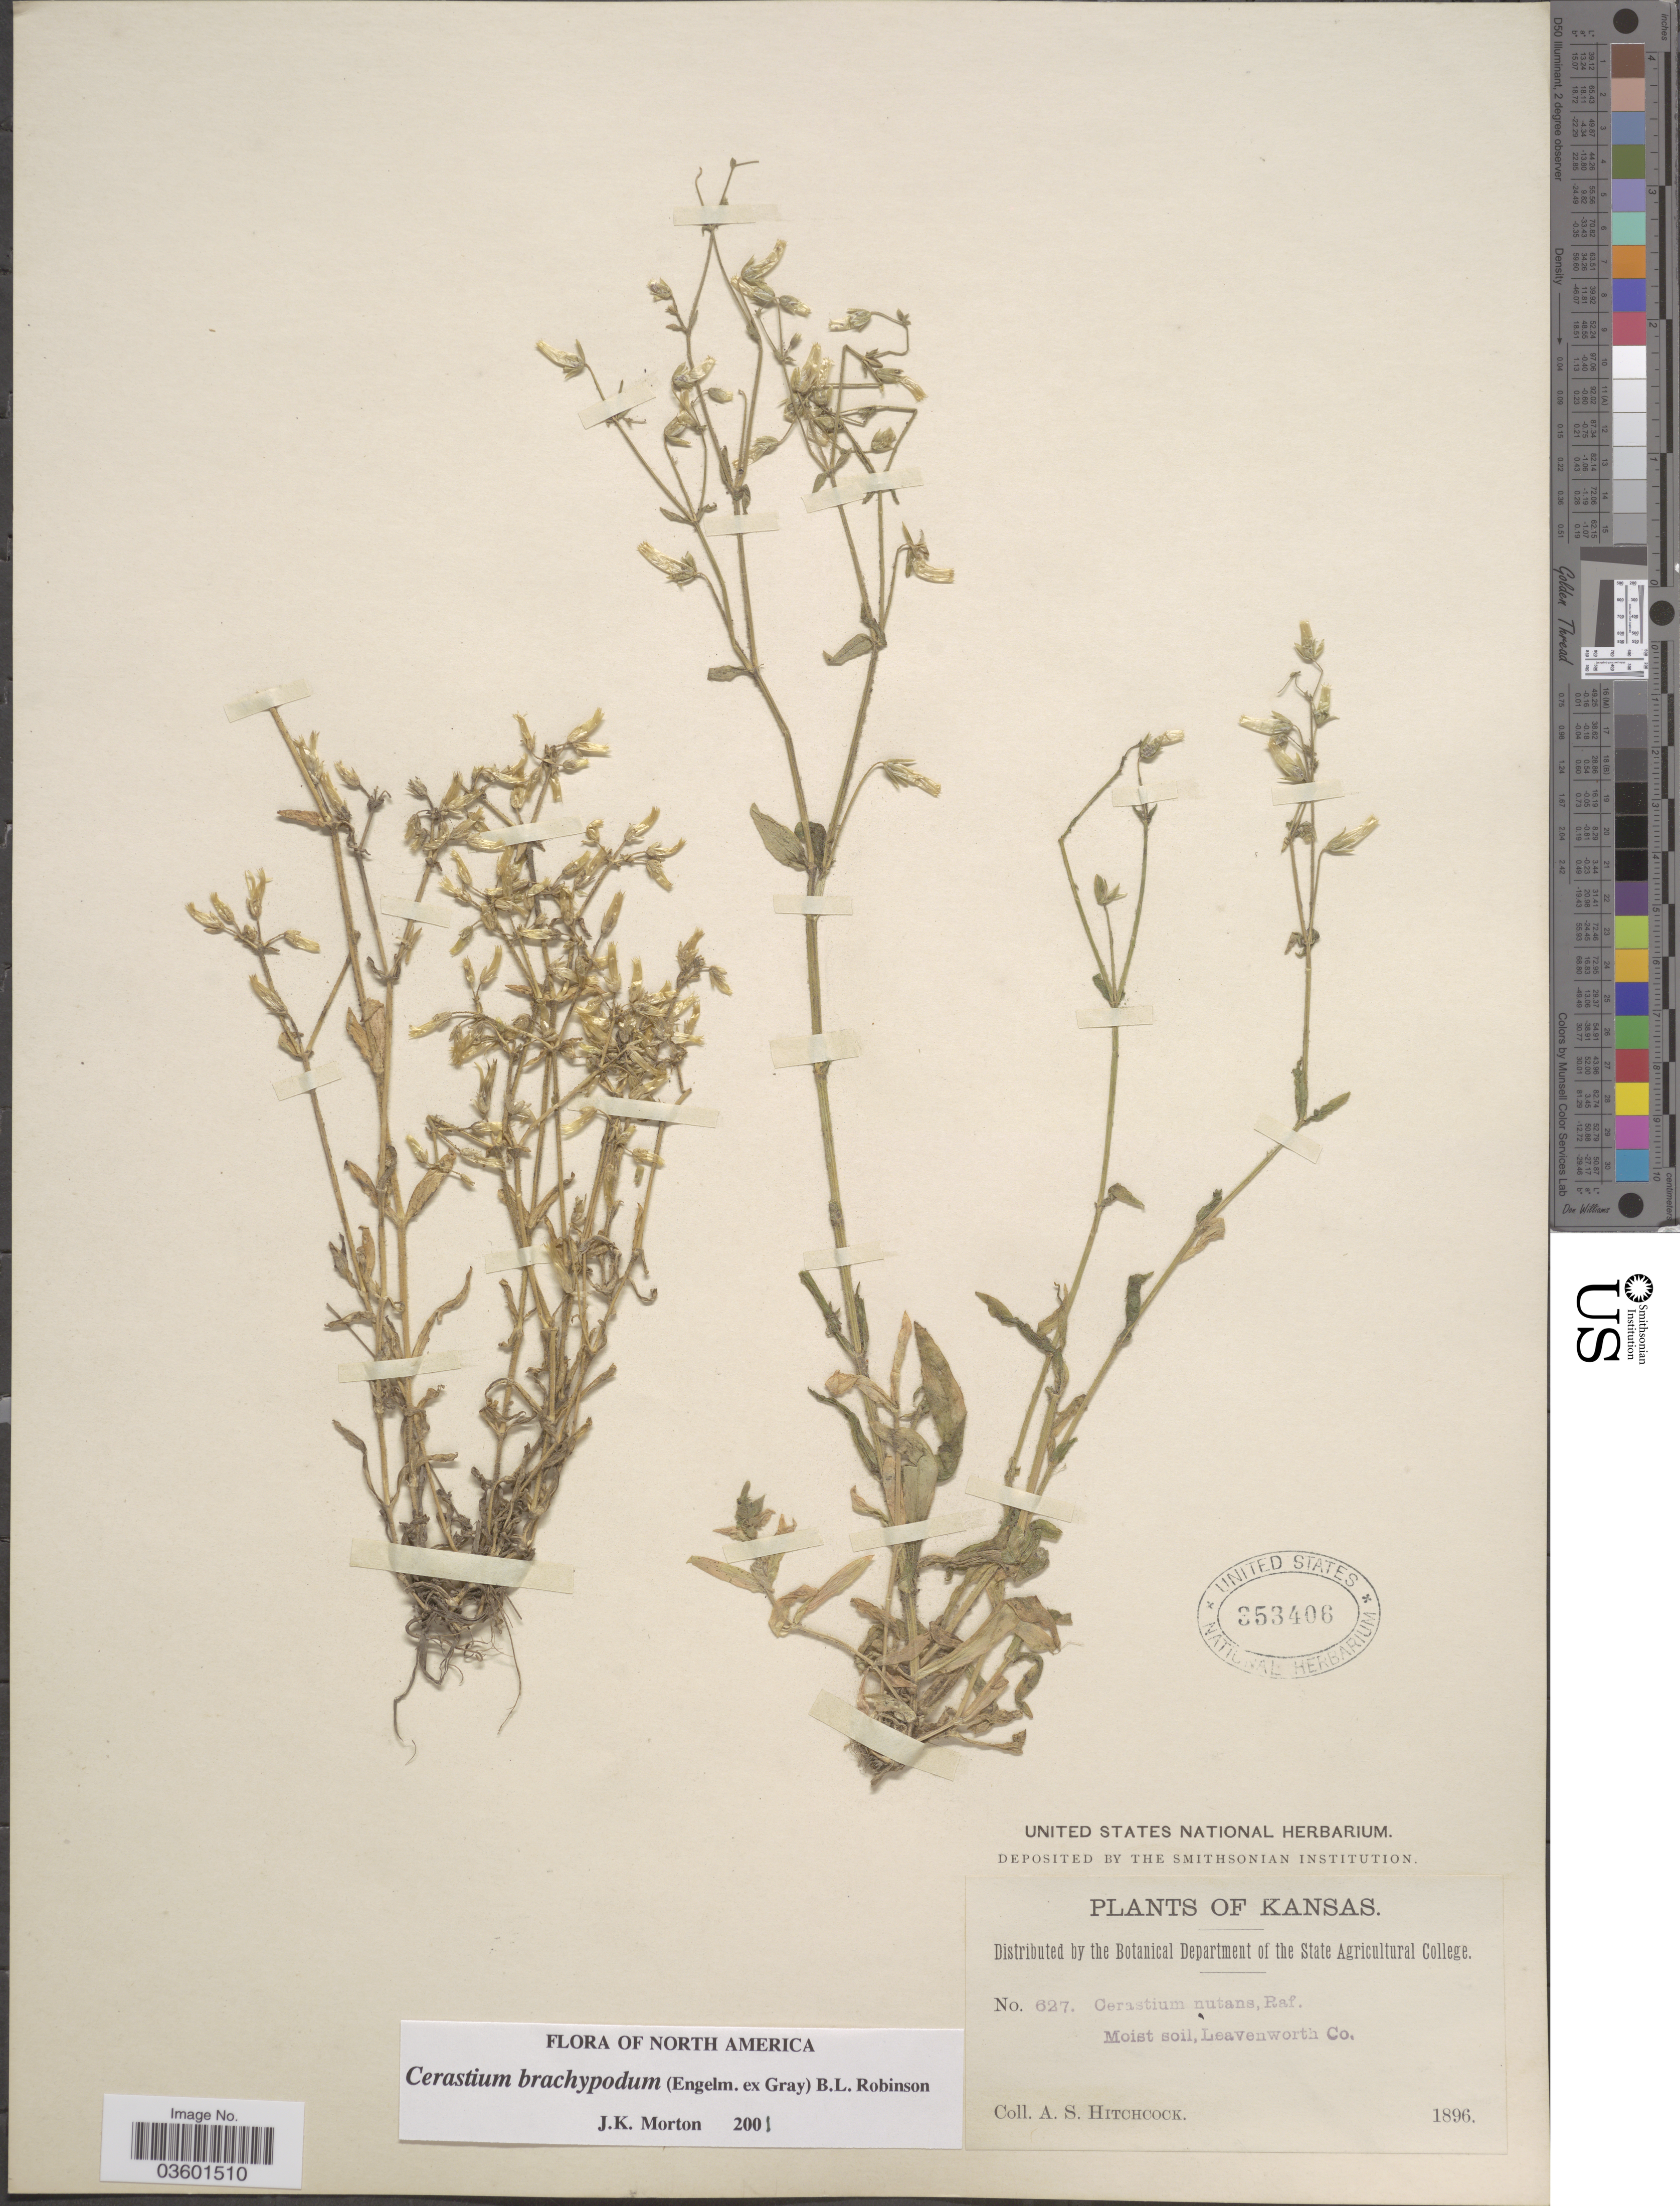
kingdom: Plantae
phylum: Tracheophyta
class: Magnoliopsida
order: Caryophyllales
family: Caryophyllaceae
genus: Cerastium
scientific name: Cerastium brachypodum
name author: (Engelm. ex A. Gray) B.L. Rob.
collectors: A. S. Hitchcock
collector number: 627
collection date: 1896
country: United States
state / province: Kansas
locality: Leavenworth Co.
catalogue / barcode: US 353406